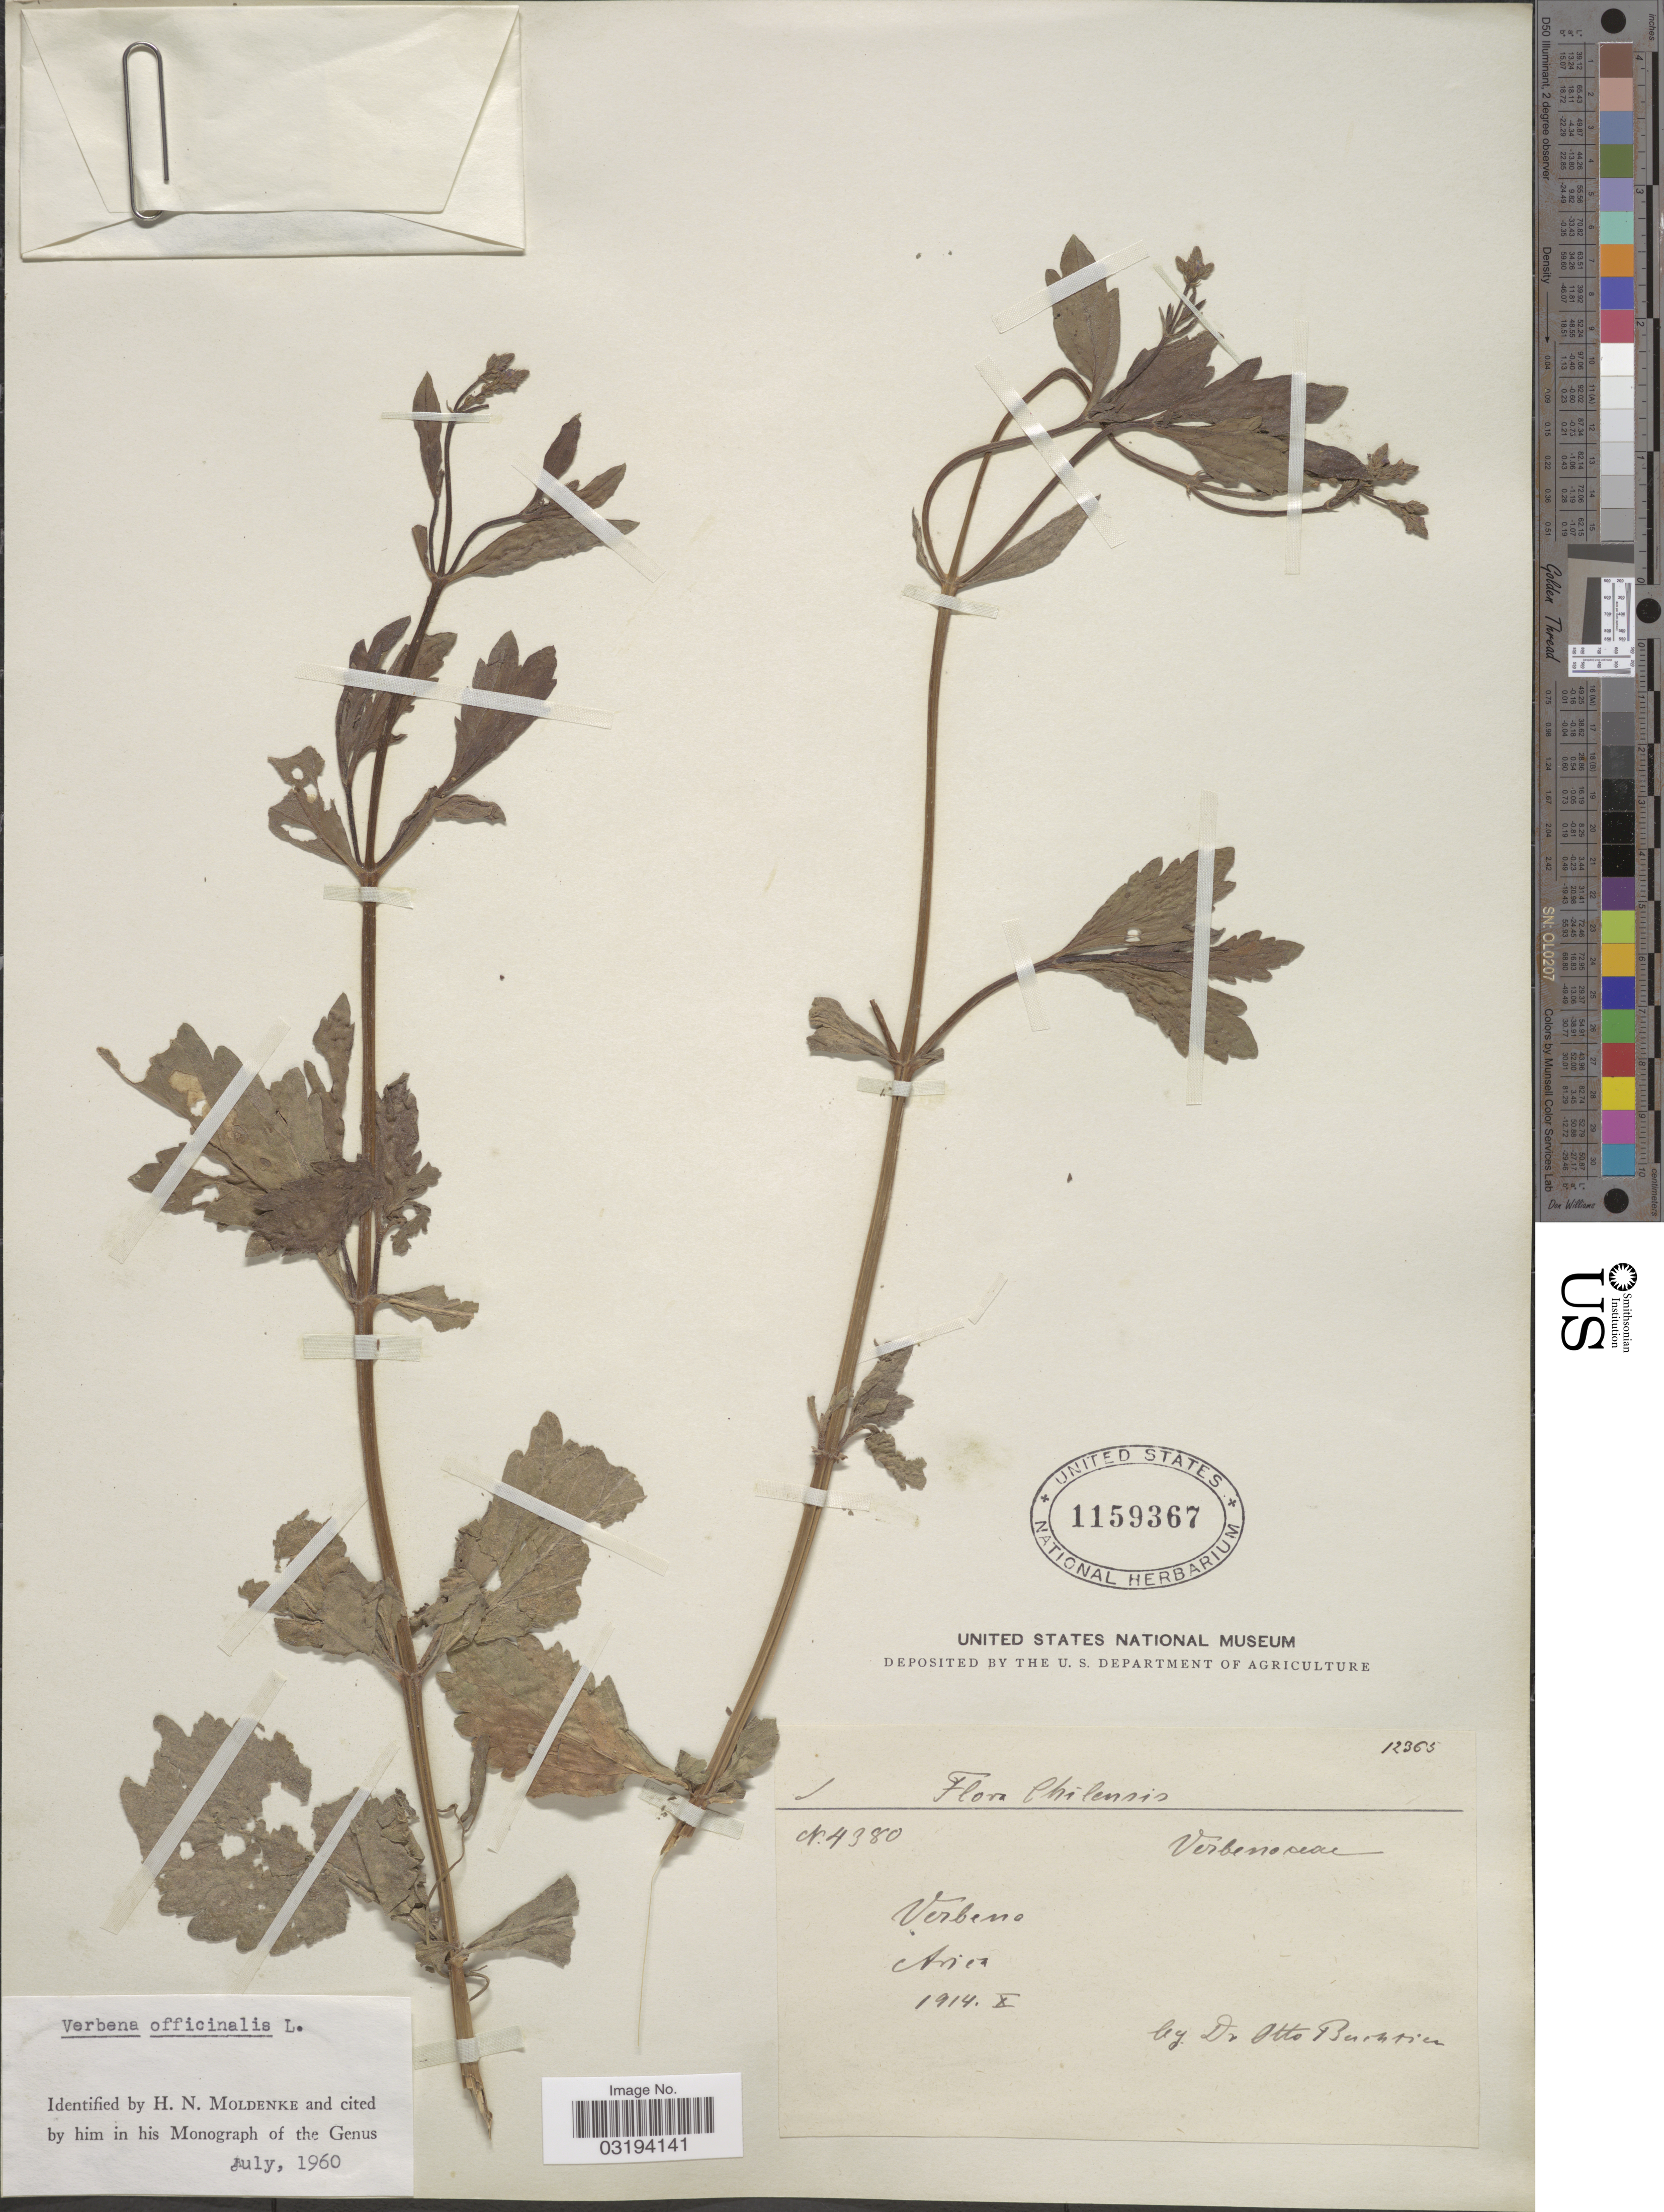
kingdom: Plantae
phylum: Tracheophyta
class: Magnoliopsida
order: Lamiales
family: Verbenaceae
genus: Verbena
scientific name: Verbena officinalis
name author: L.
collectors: O. Buchtien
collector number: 4380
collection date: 1914-10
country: Chile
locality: Avion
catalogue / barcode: US 1159367